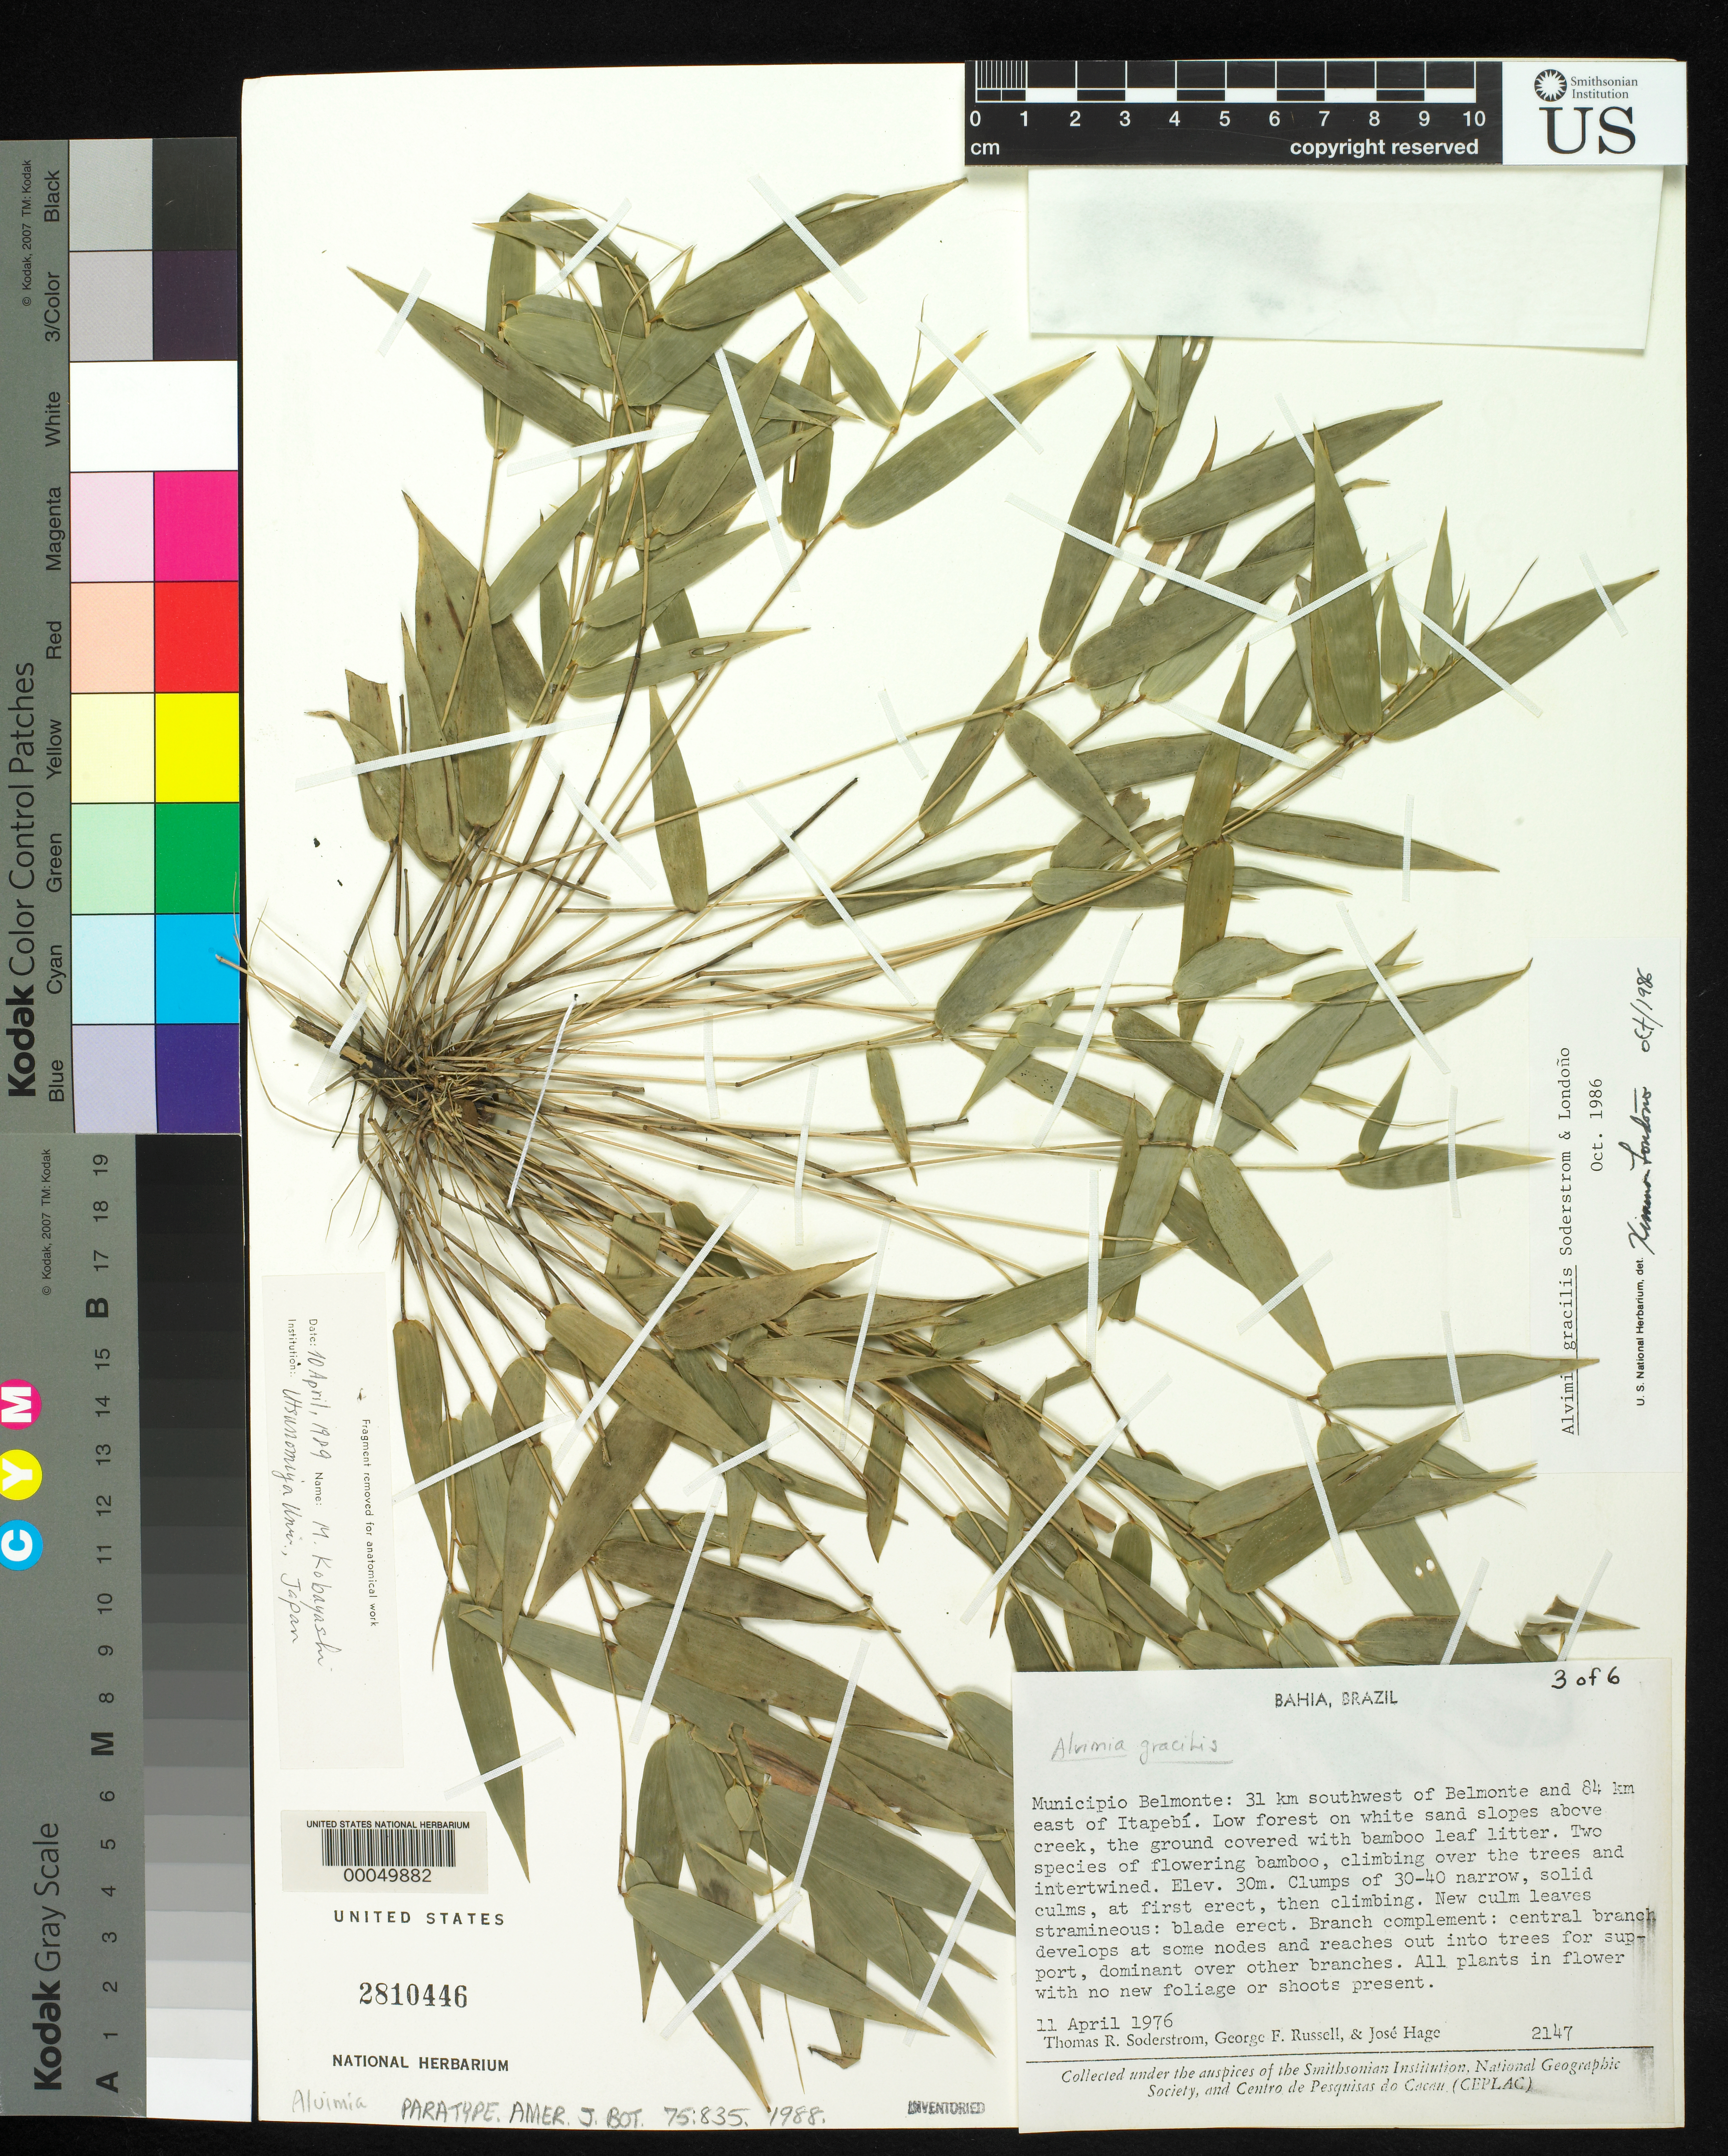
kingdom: Plantae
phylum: Tracheophyta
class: Liliopsida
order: Poales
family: Poaceae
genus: Alvimia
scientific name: Alvimia gracilis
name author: Soderstr. & Londoño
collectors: T. R. Soderstrom, G. Russell & J. Hage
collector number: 2147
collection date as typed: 11 Apr 1976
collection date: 1976-04-11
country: Brazil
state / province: Bahia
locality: Belmonte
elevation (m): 30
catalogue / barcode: US 2810446